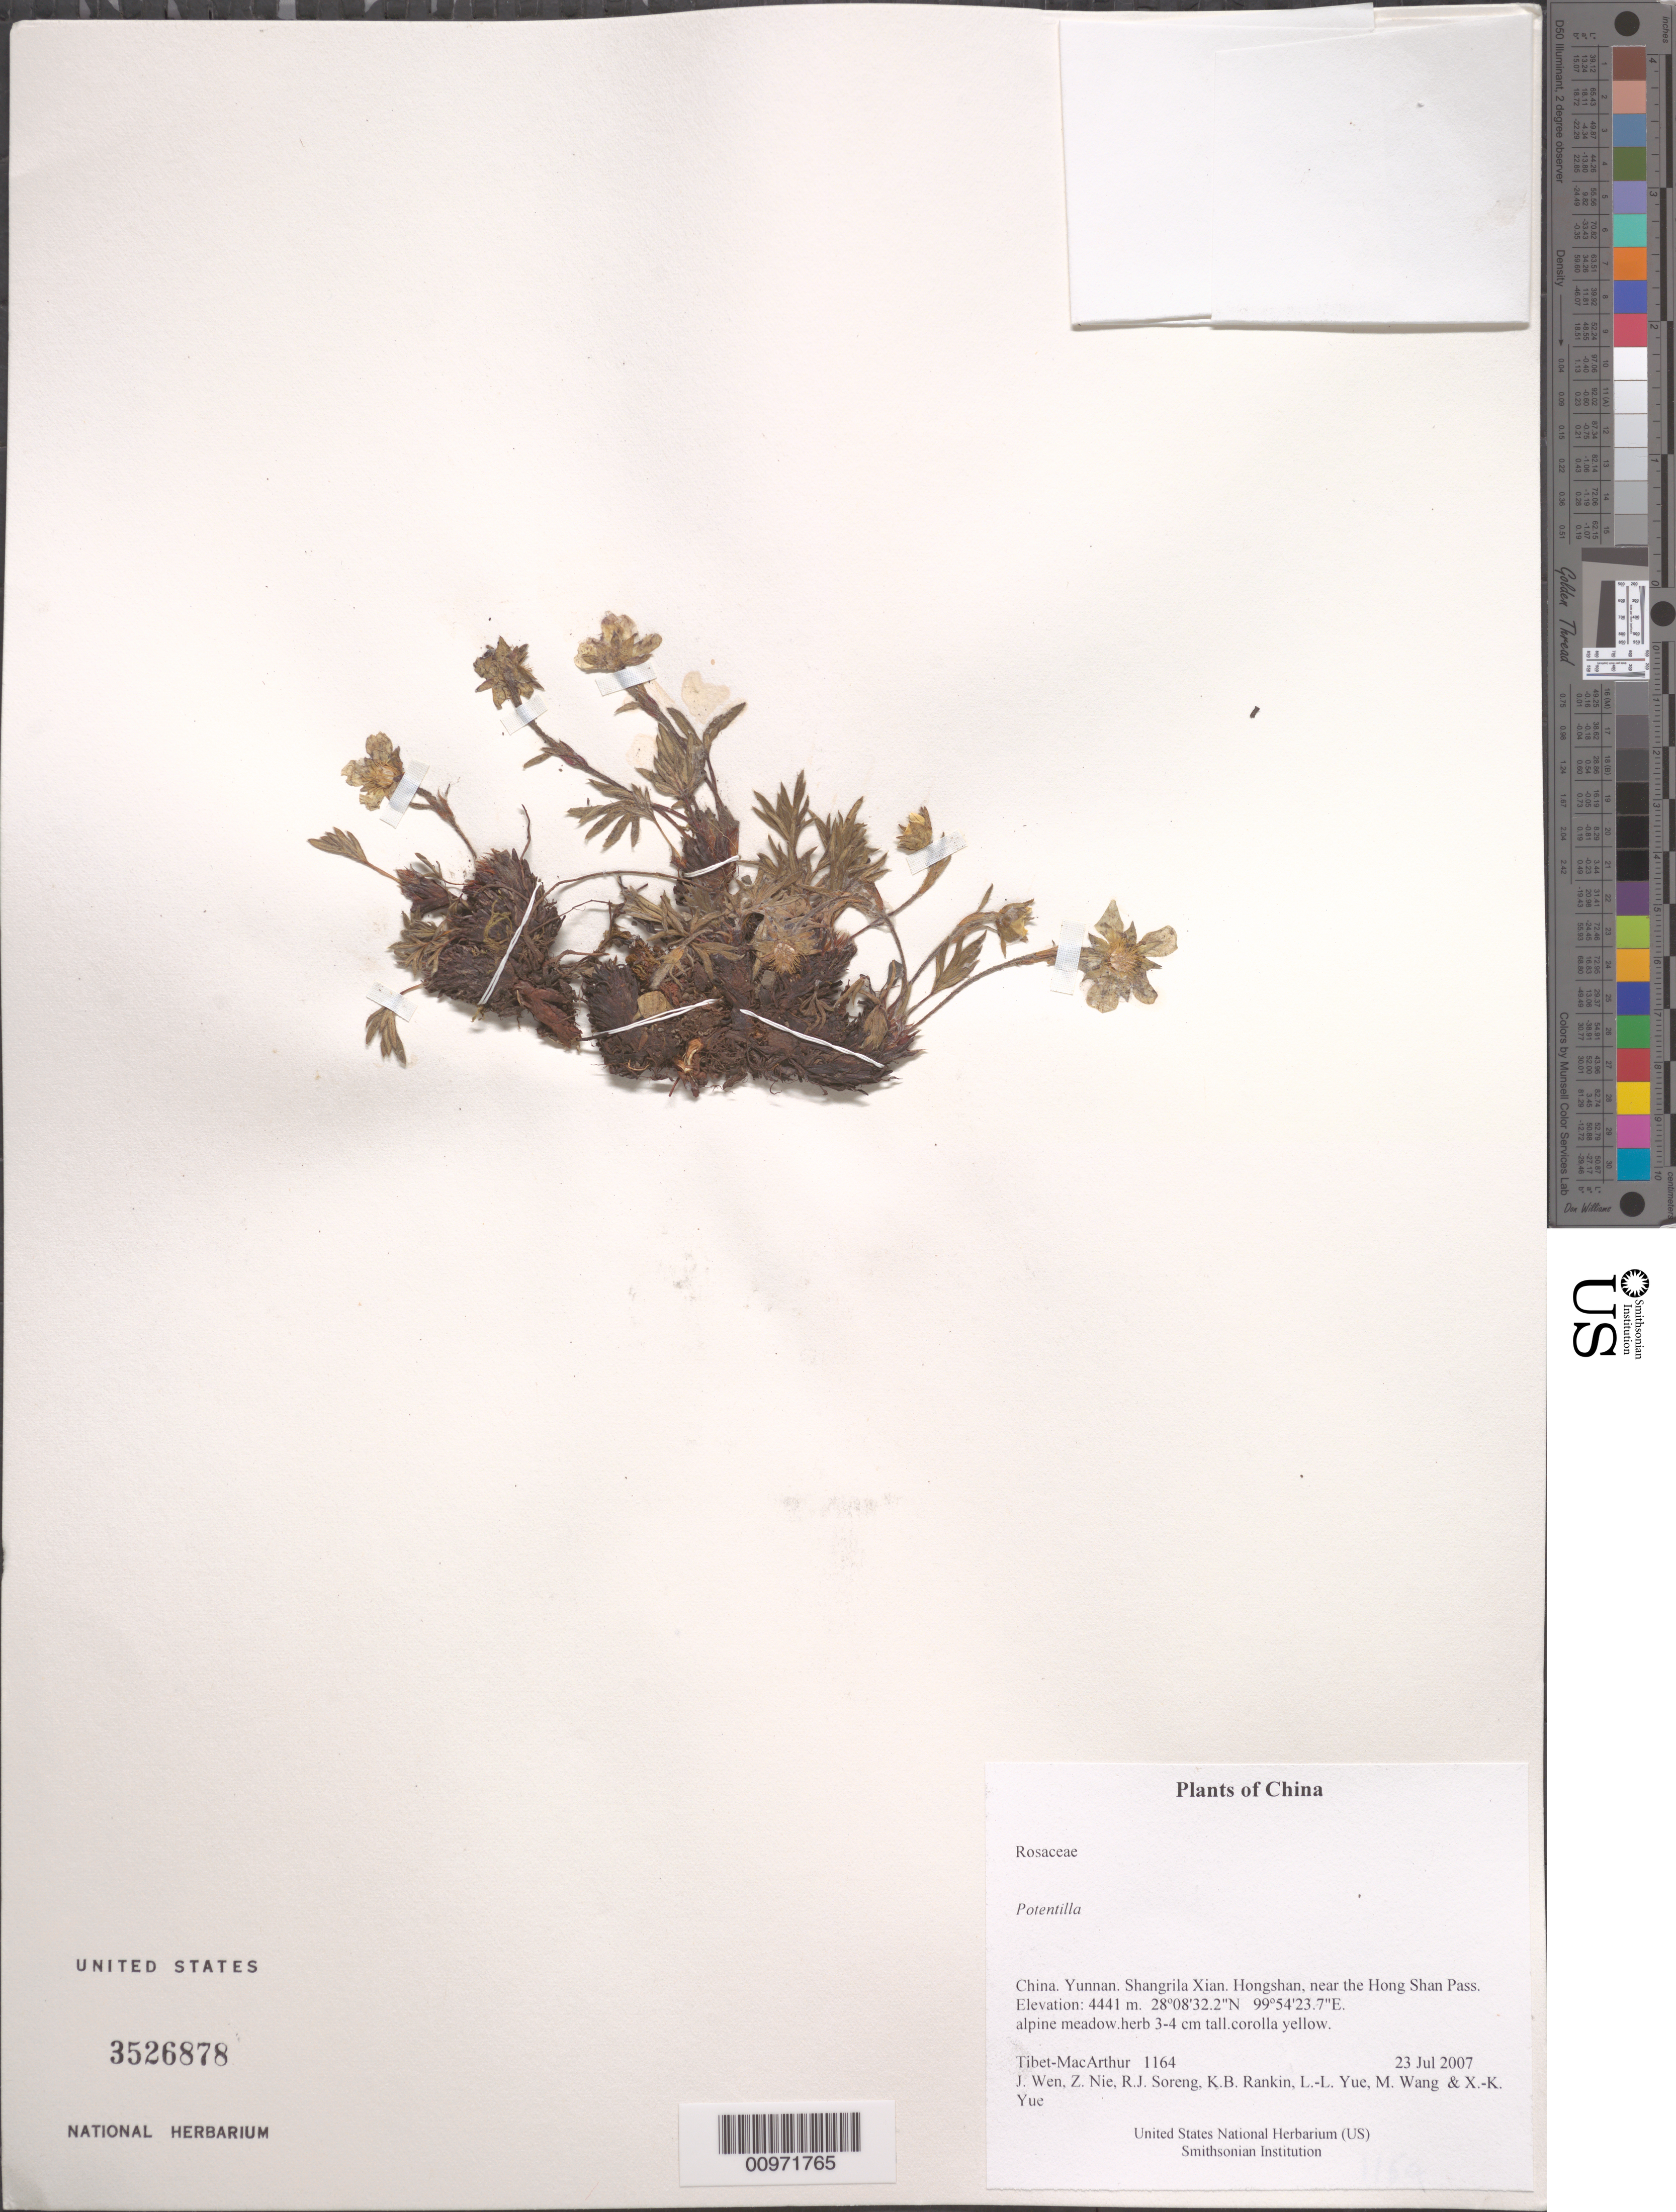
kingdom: Plantae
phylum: Tracheophyta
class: Magnoliopsida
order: Rosales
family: Rosaceae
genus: Potentilla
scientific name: Potentilla sp.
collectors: Tibet-MacArthur, J. Wen, Z. Nie, R. J. Soreng, K. Rankin, L. Yue, M. Wang & X. Yue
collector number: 1164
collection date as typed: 23 Jul 2007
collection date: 2007-07-23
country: China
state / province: Yunnan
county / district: Shangrila Xian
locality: Hongshan, near the Hong Shan Pass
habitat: alpine meadow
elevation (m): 4441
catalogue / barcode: US 3526878